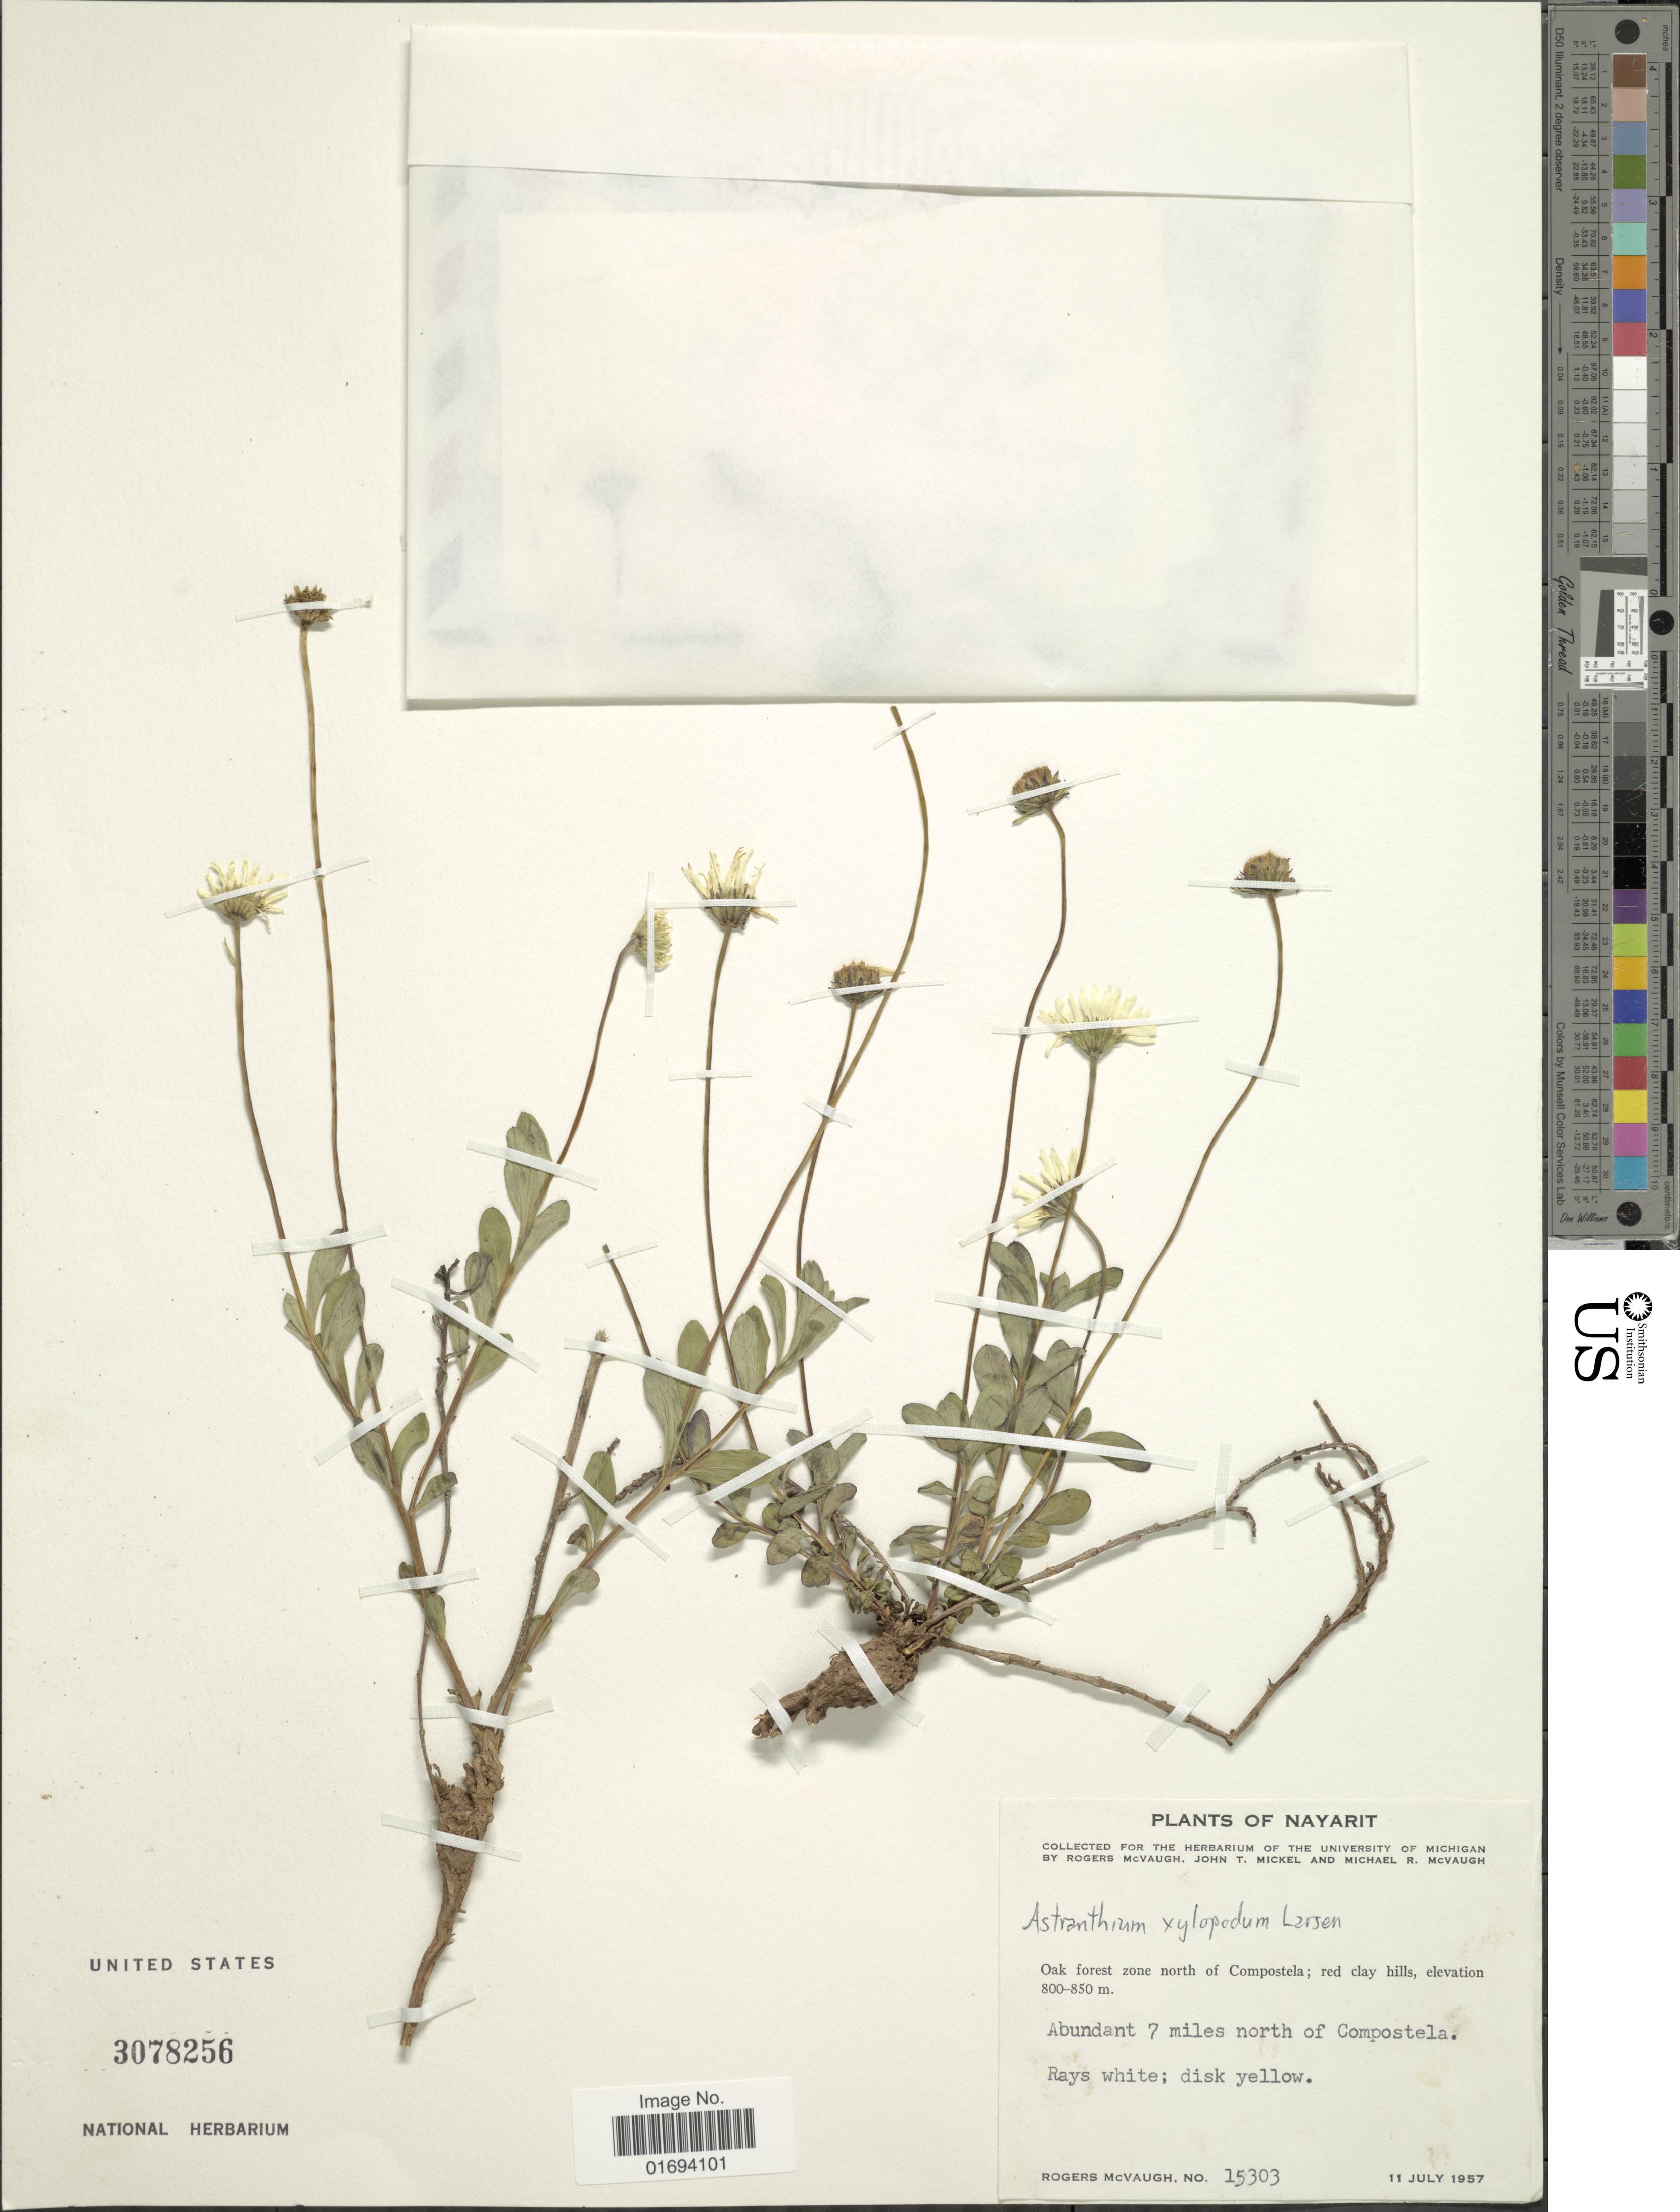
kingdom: Plantae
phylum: Tracheophyta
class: Magnoliopsida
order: Asterales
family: Asteraceae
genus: Astranthium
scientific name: Astranthium xylopodum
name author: Larsen ex S.F. Blake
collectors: R. McVaugh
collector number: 15303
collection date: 1957-07-11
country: Mexico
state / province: Nayarit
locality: Nayarit. Oak forest zone north of Compostela; red clay hills, Abundant 7 miles north of Compostela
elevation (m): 800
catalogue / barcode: US 3078256